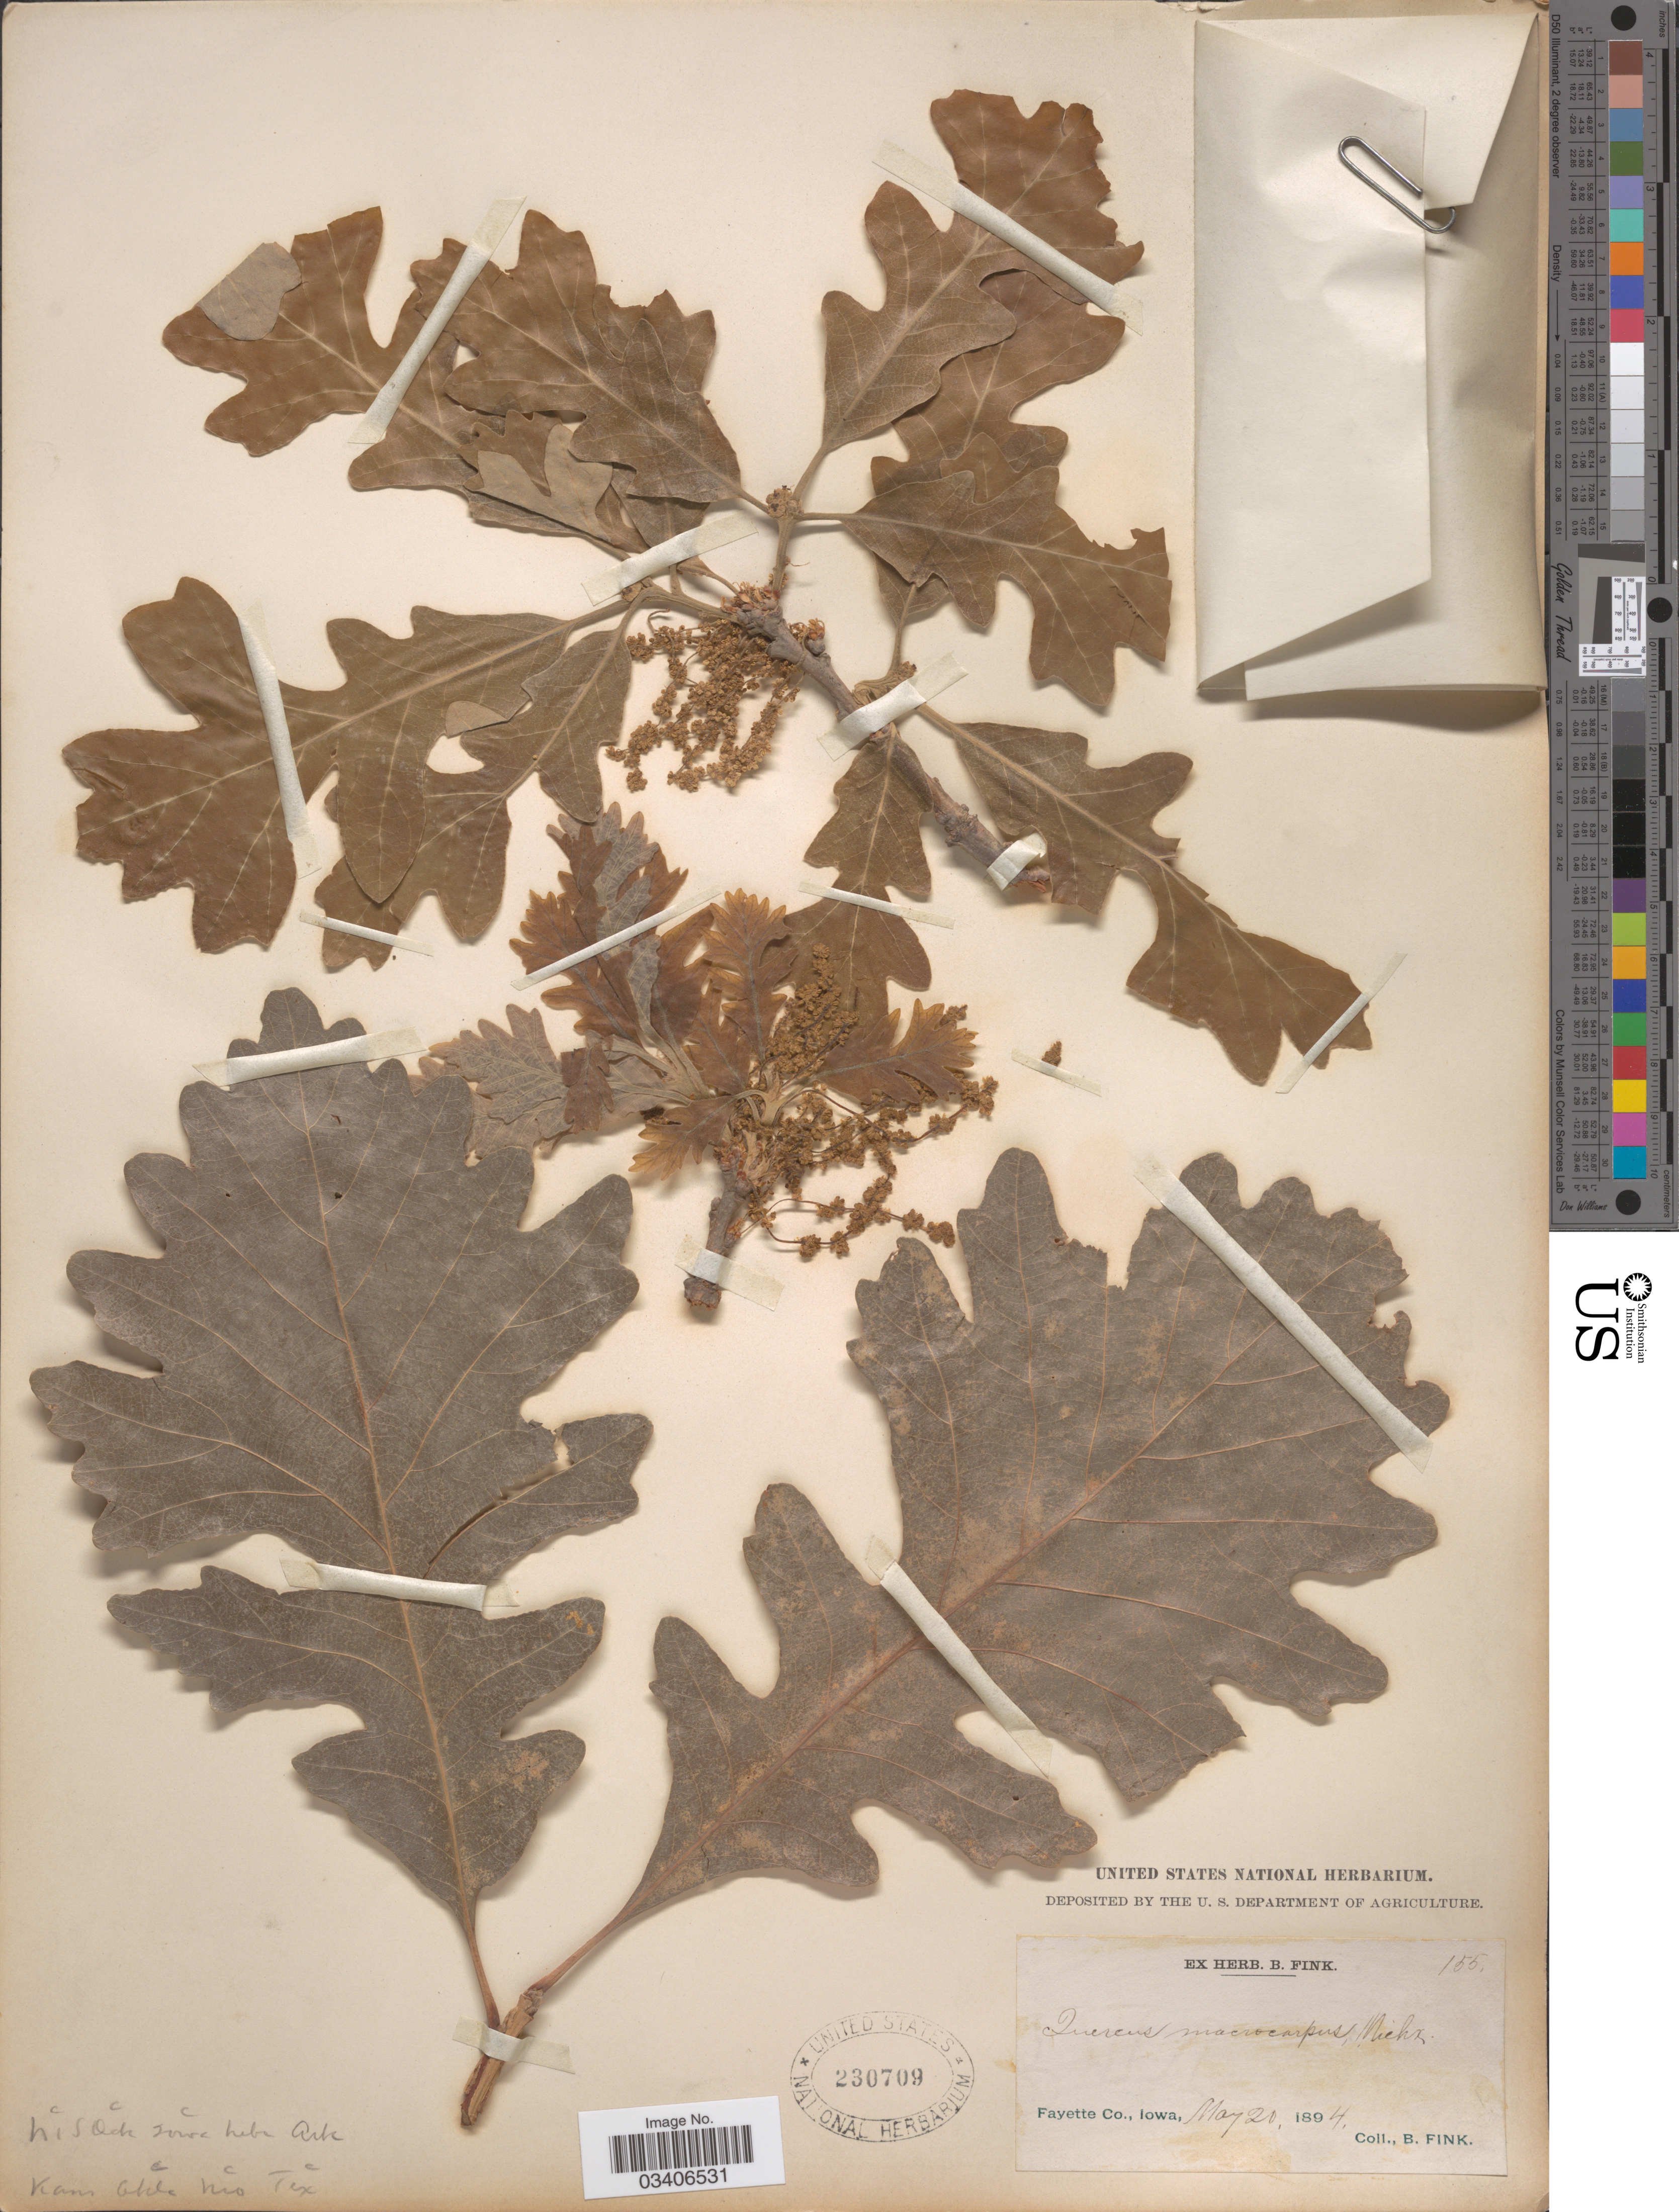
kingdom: Plantae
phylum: Tracheophyta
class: Magnoliopsida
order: Fagales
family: Fagaceae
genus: Quercus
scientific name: Quercus macrocarpa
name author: Michx.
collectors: B. Fink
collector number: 155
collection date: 1894-05-20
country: United States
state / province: Iowa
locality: Fayette Co.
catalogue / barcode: US 230709